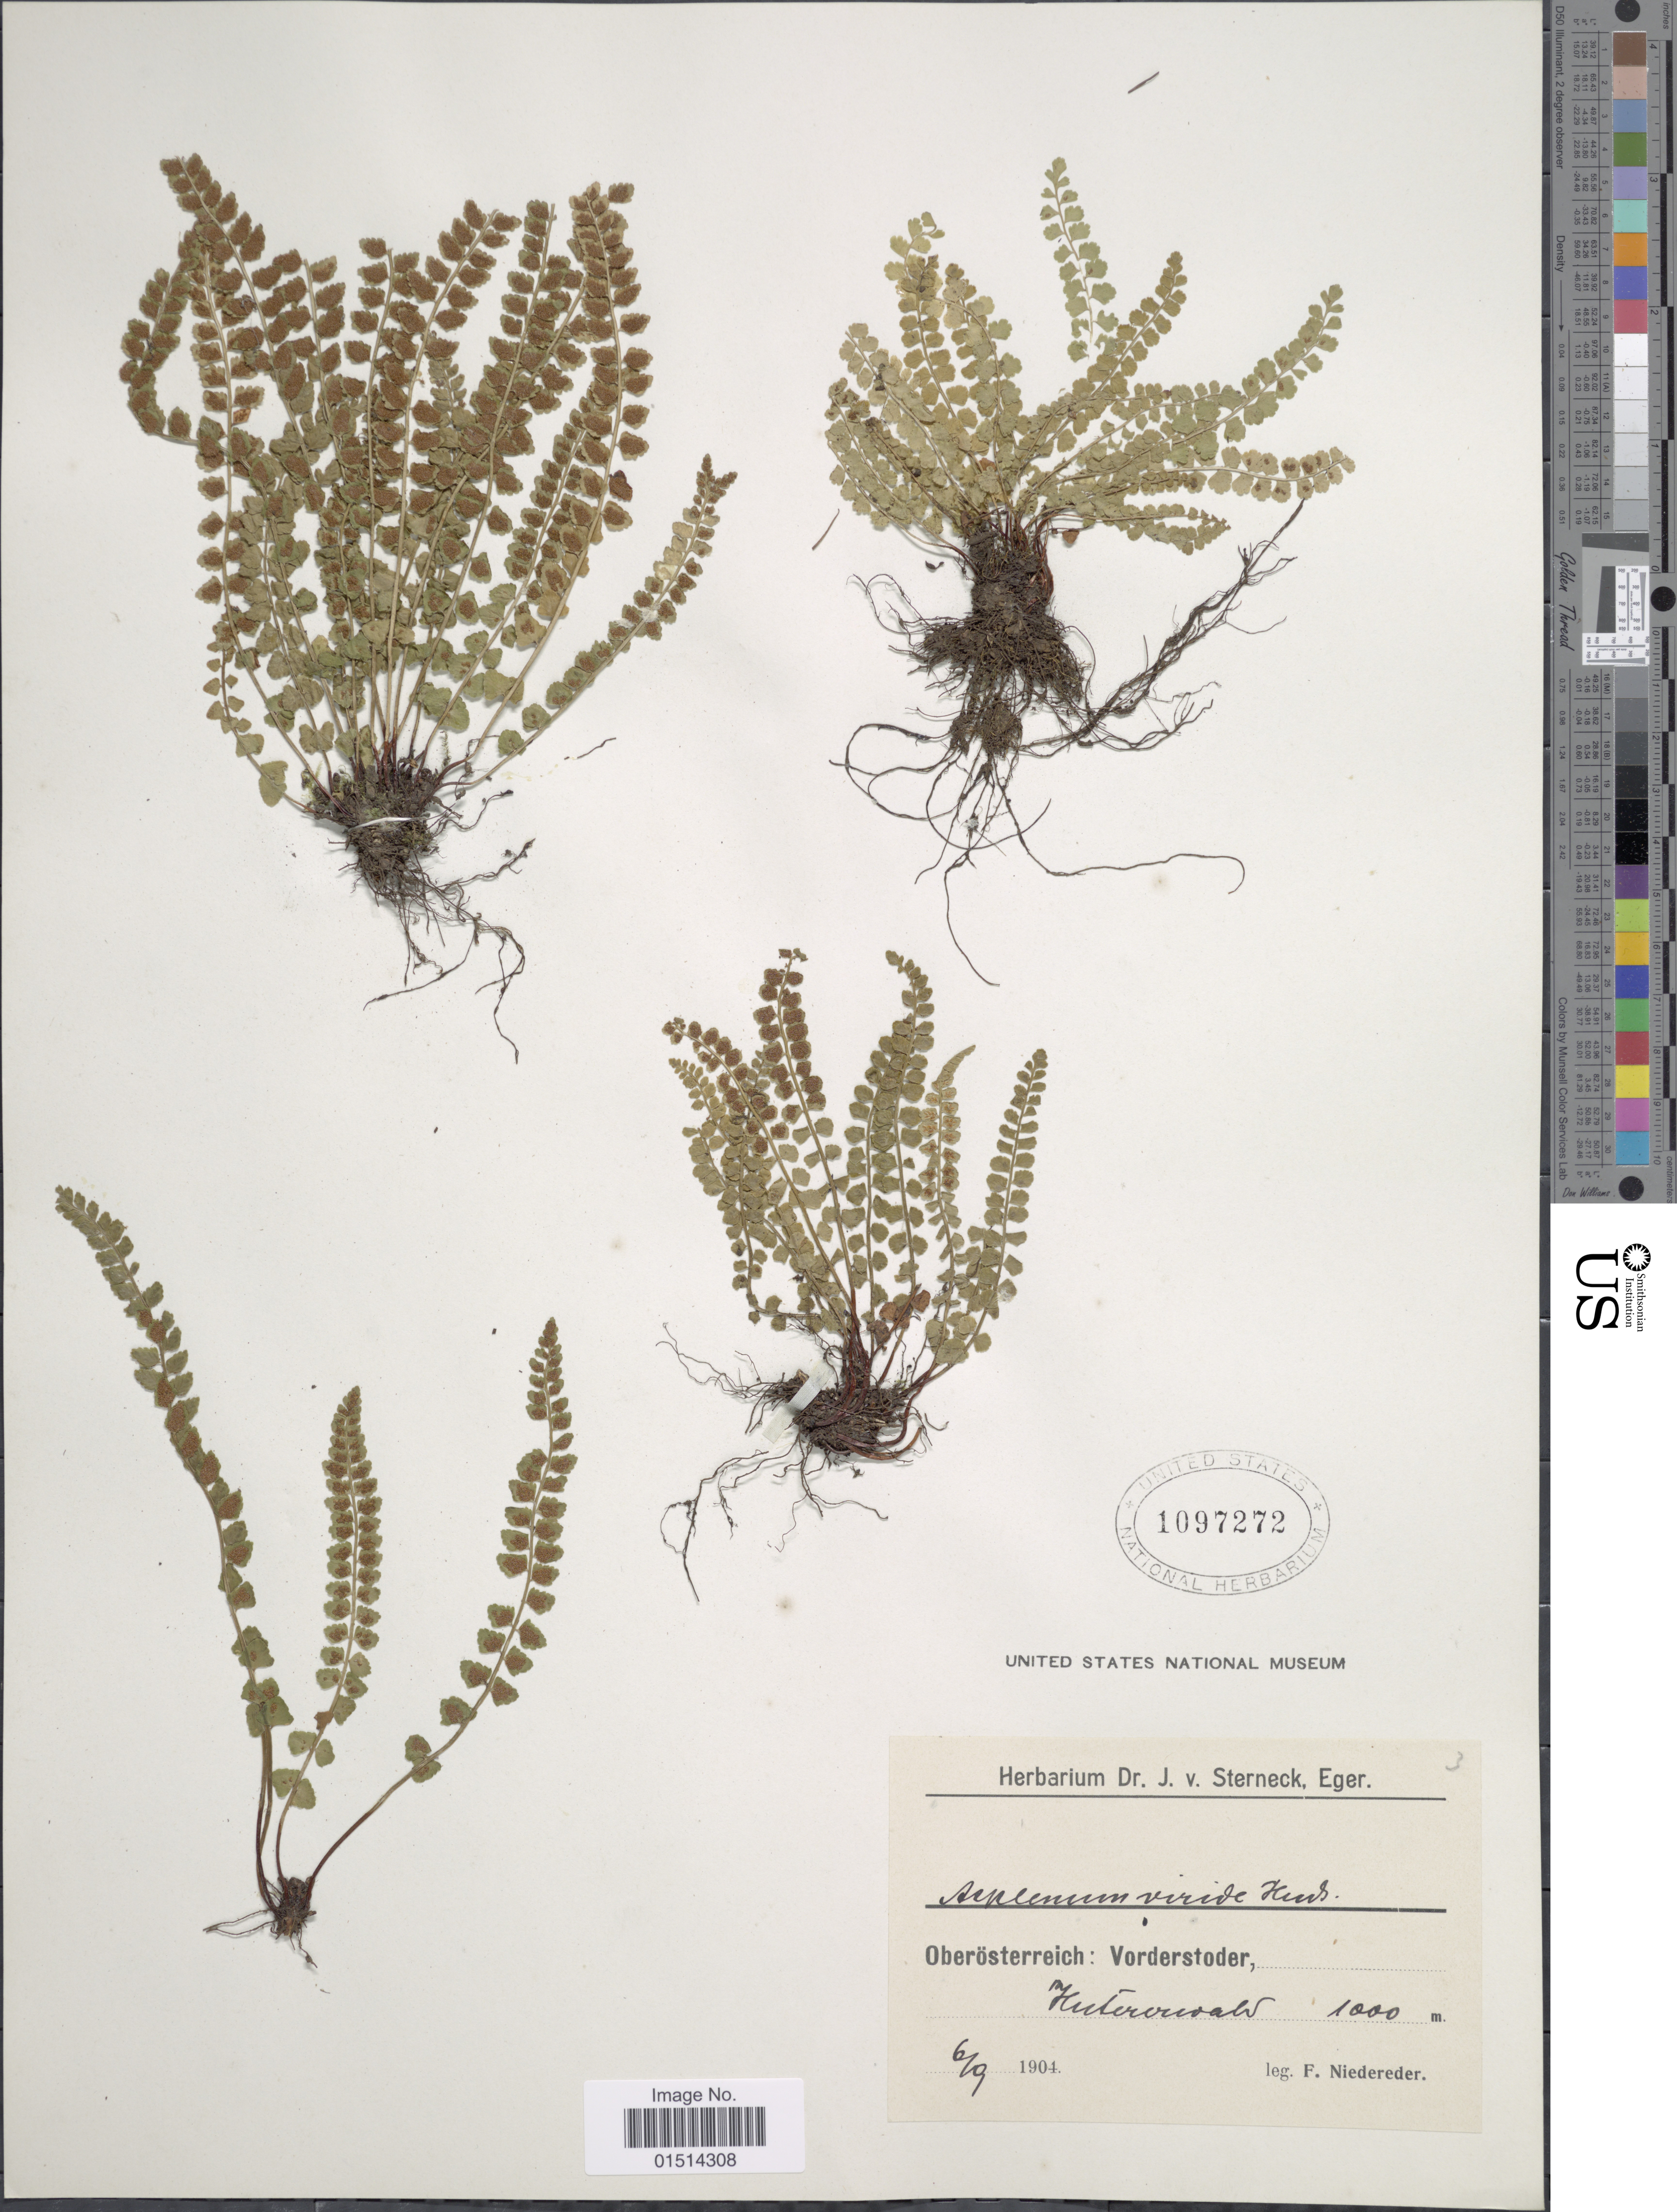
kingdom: Plantae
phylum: Tracheophyta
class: Polypodiopsida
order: Polypodiales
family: Aspleniaceae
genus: Asplenium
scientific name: Asplenium viride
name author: Huds.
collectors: F. Niedereder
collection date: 1904-09-06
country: Austria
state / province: Oberosterreich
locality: Oberosterreich: Vorderstoder, Huterwoah [interpreted]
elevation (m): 1000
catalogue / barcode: US 1097272